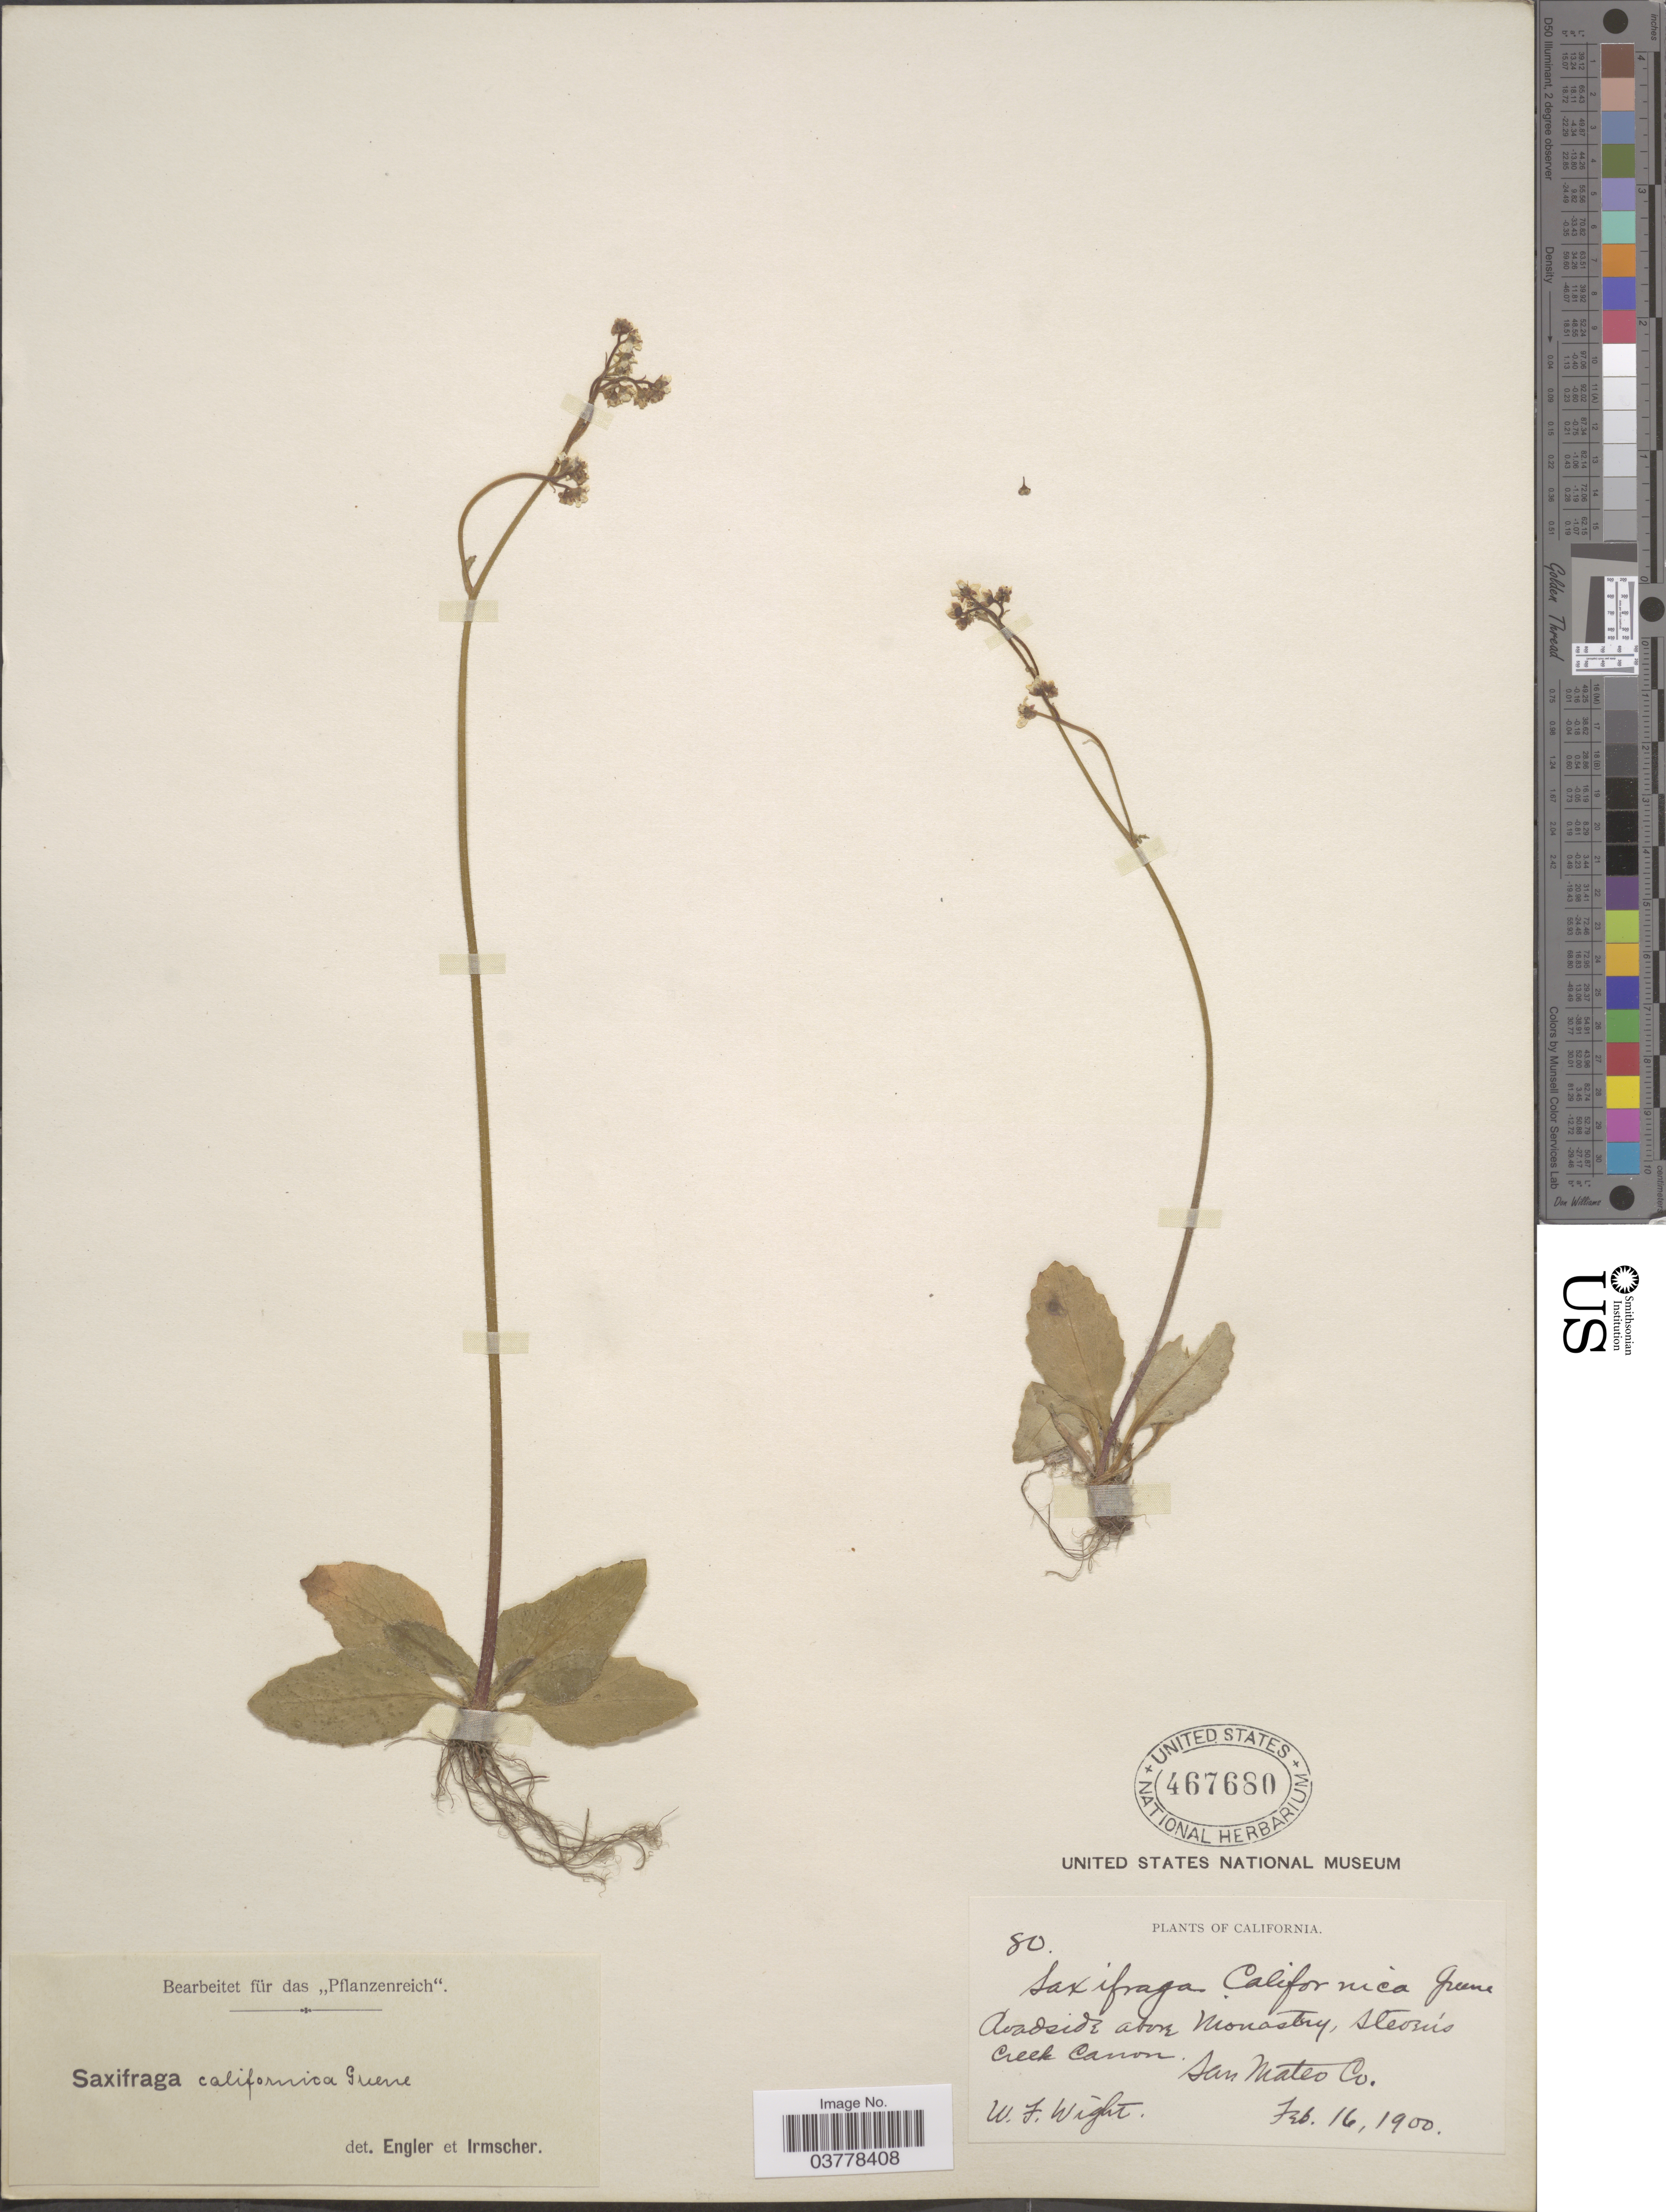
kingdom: Plantae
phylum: Tracheophyta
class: Magnoliopsida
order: Saxifragales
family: Saxifragaceae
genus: Micranthes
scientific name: Micranthes californica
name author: (Greene) Small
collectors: W. Wight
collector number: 80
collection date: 1900-02-16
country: United States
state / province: California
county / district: San Mateo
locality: Roadside above Monastery, Steven's Creek Canon. San Mateo Co.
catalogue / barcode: US 467680